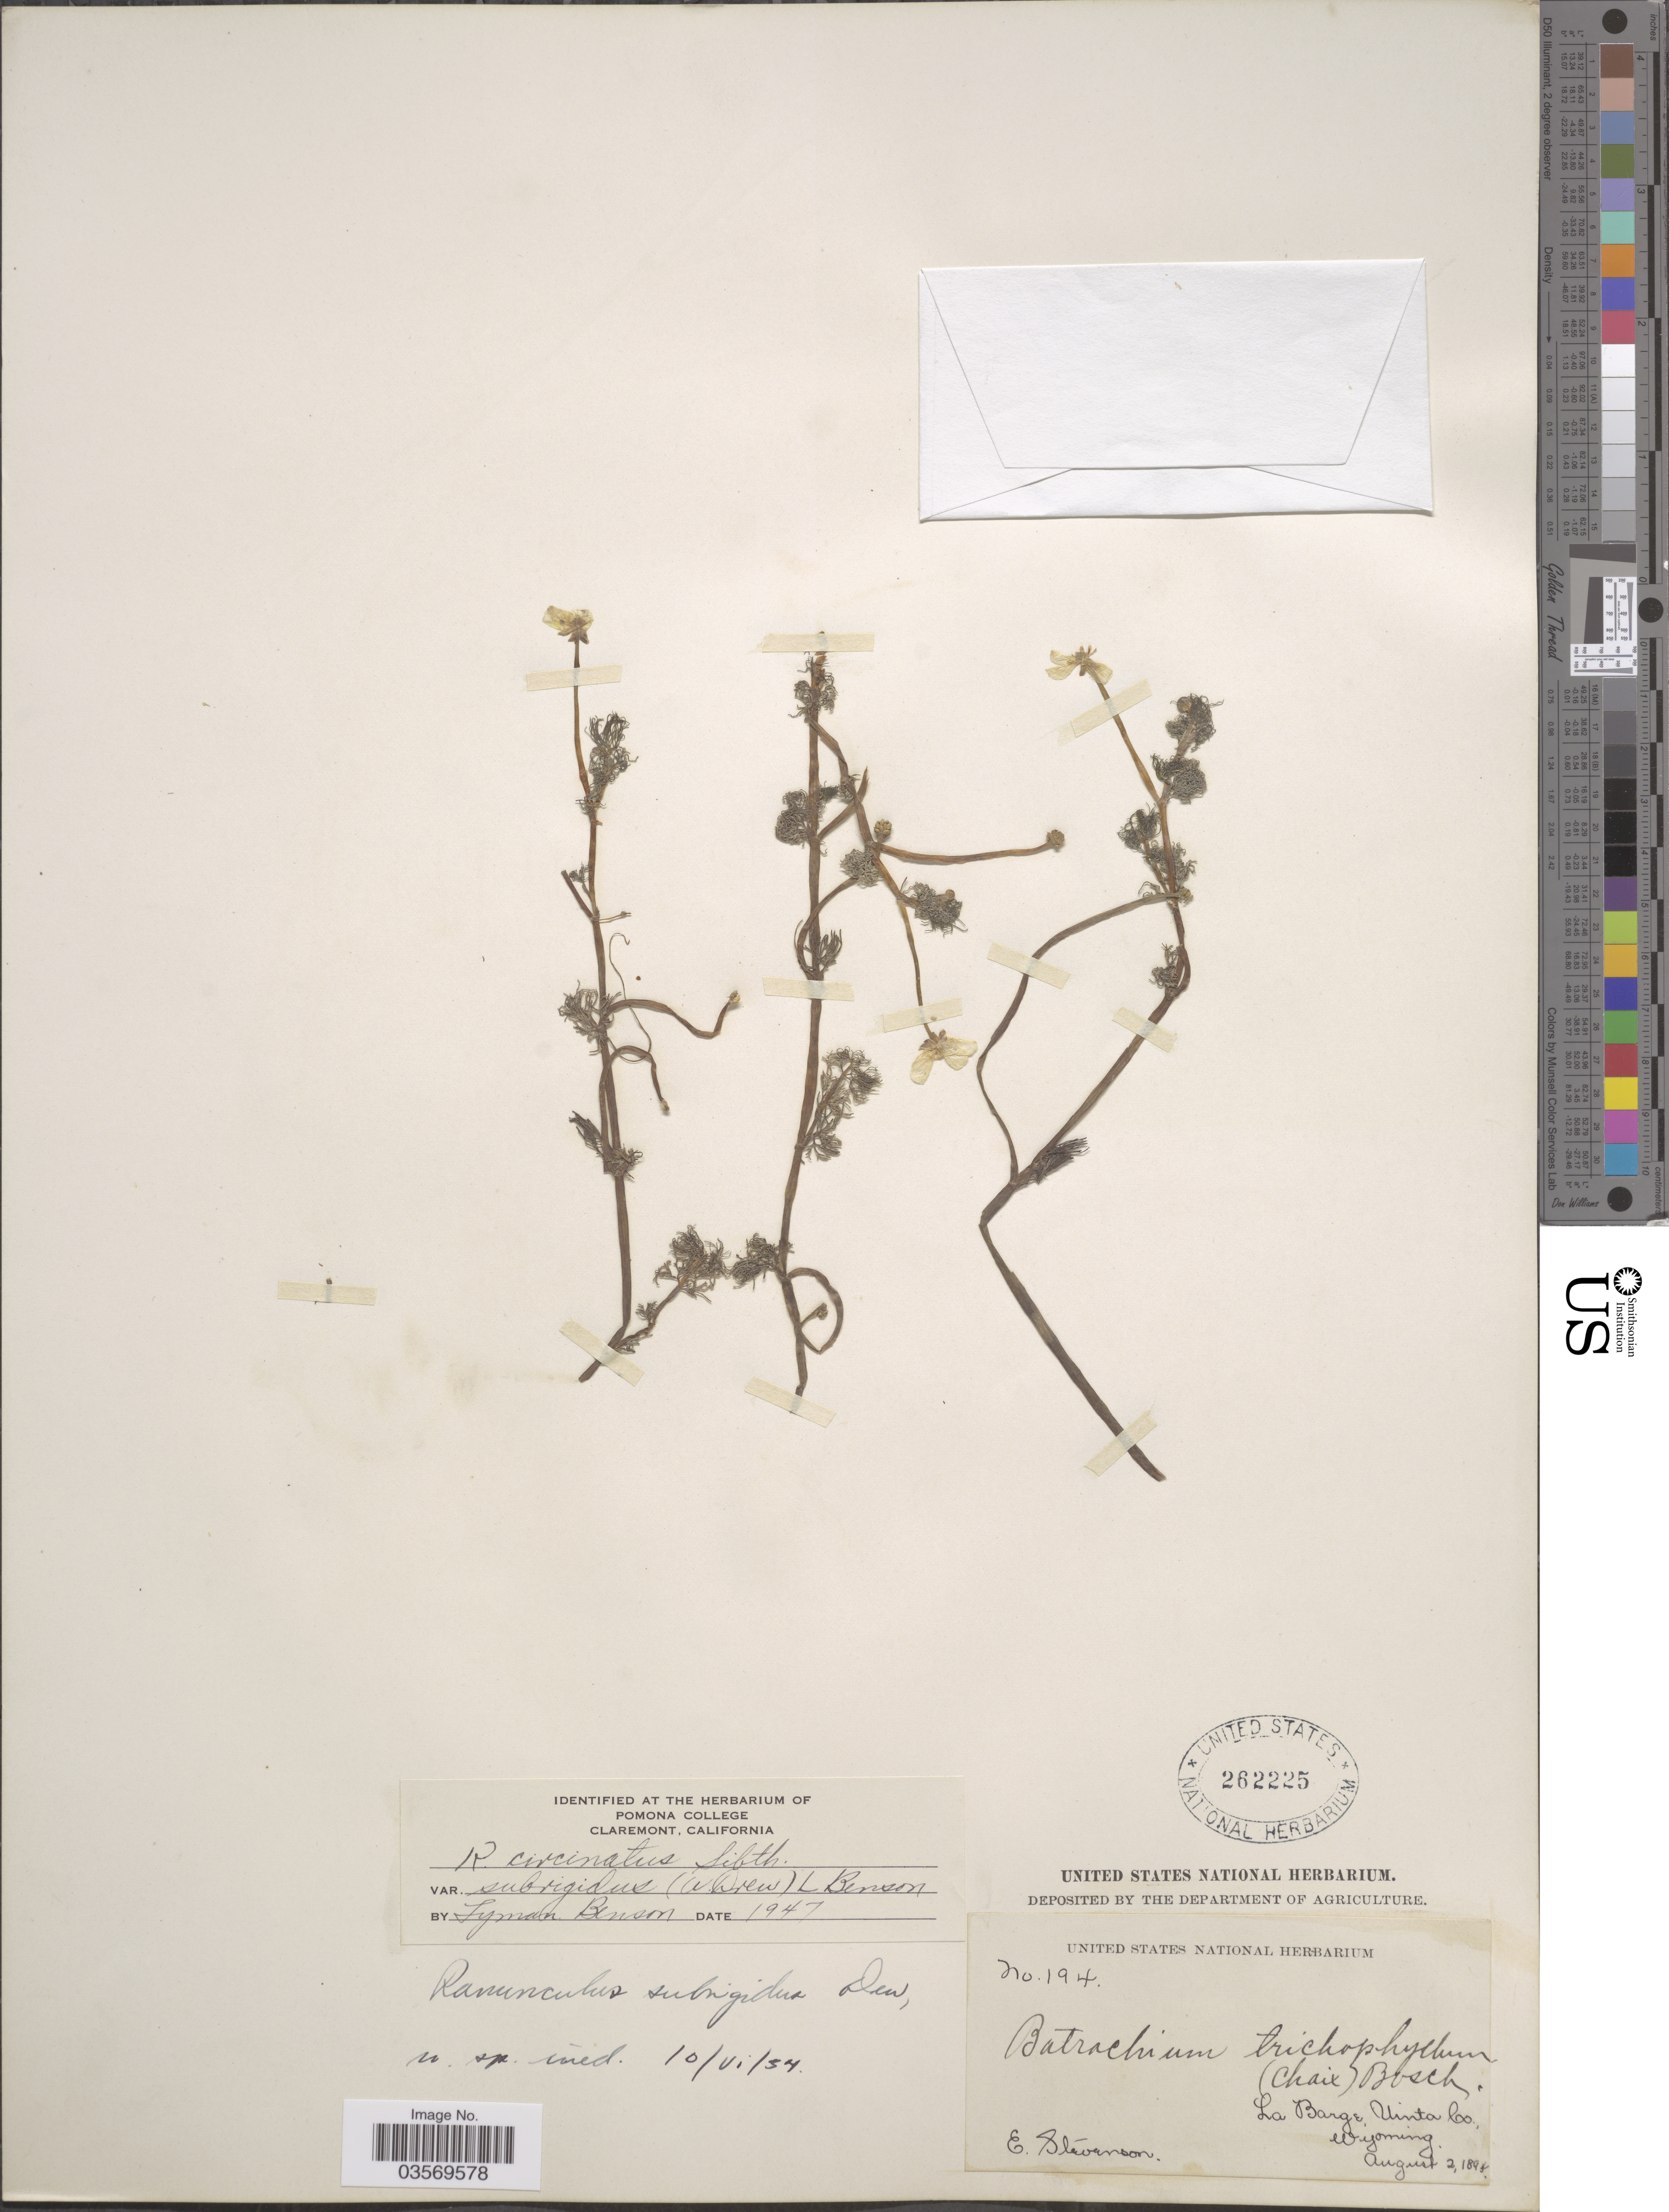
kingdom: Plantae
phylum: Tracheophyta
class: Magnoliopsida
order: Ranunculales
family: Ranunculaceae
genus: Ranunculus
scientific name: Ranunculus subrigidus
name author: W.B. Drew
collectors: E. Stevenson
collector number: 194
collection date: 1894-08-02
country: United States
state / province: Wyoming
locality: La Barge, Uinta Co.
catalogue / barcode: US 262225